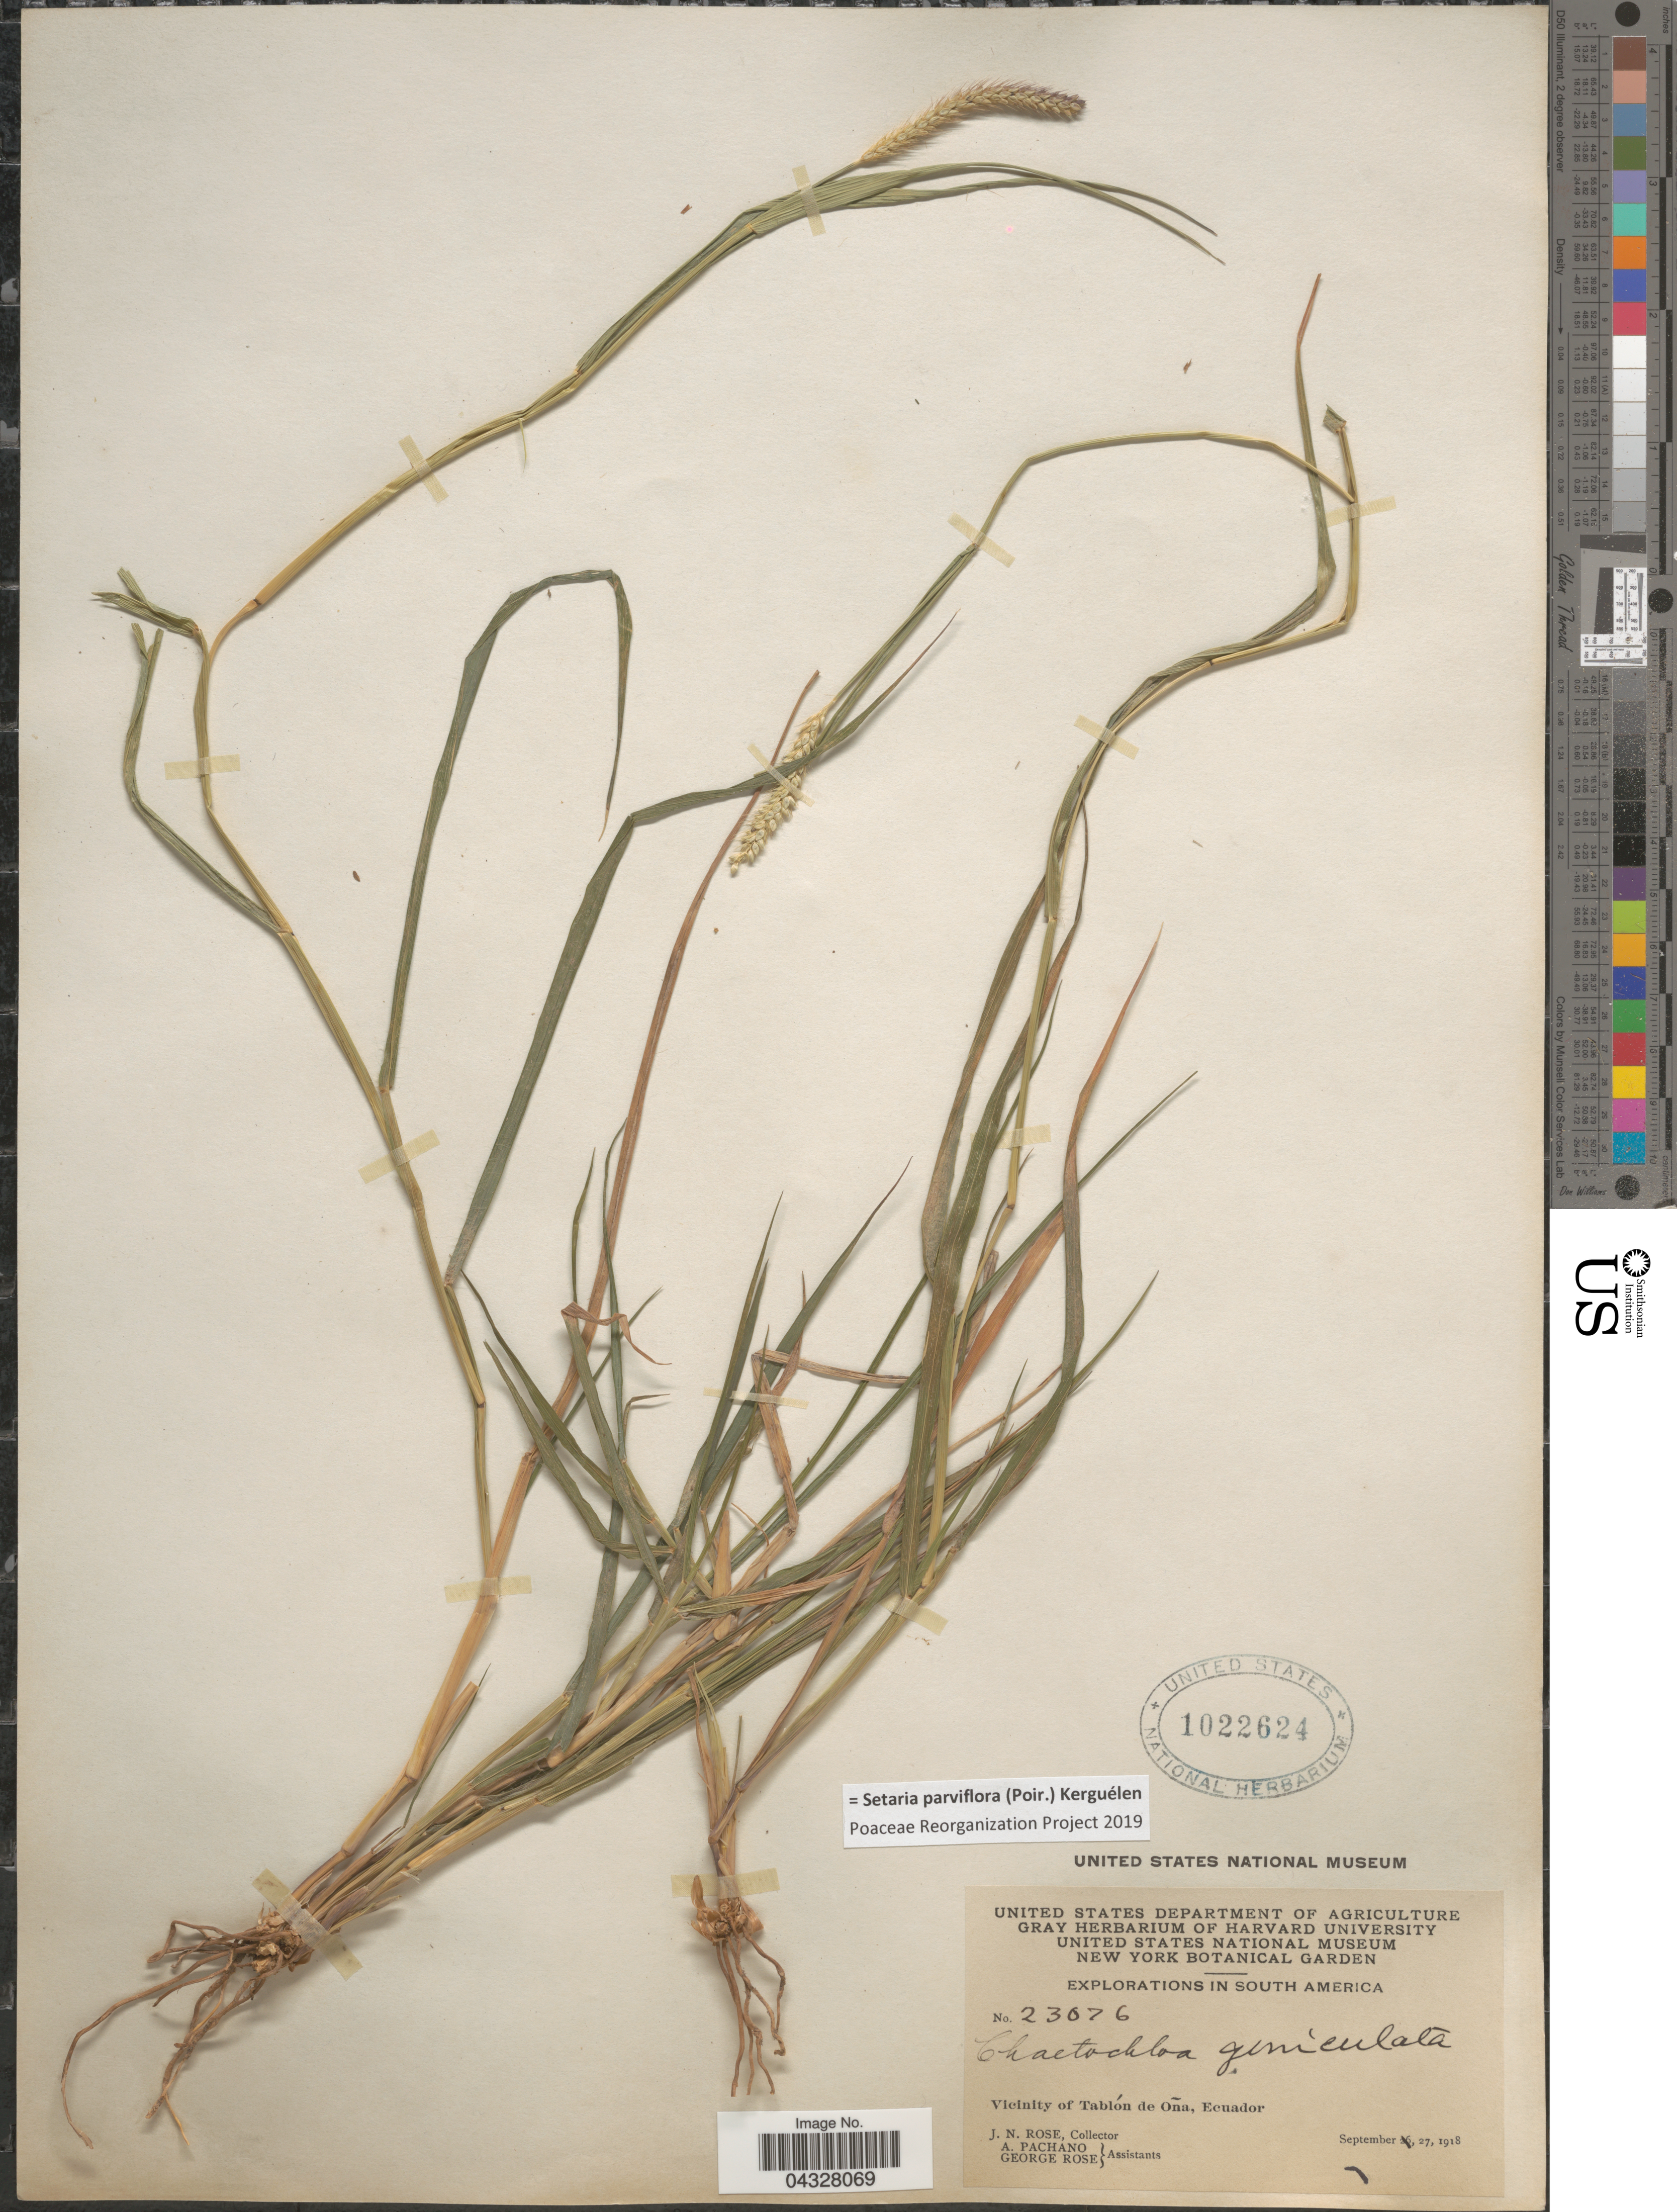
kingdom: Plantae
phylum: Tracheophyta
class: Liliopsida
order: Poales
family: Poaceae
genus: Setaria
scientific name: Setaria parviflora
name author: (Poir.) Kerguélen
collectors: J. N. Rose, A. Pachano & G. Rose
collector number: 23076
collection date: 1918-09-27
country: Ecuador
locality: Explorations in South America. Vicinity of Tablón de Oña.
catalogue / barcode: US 1022624